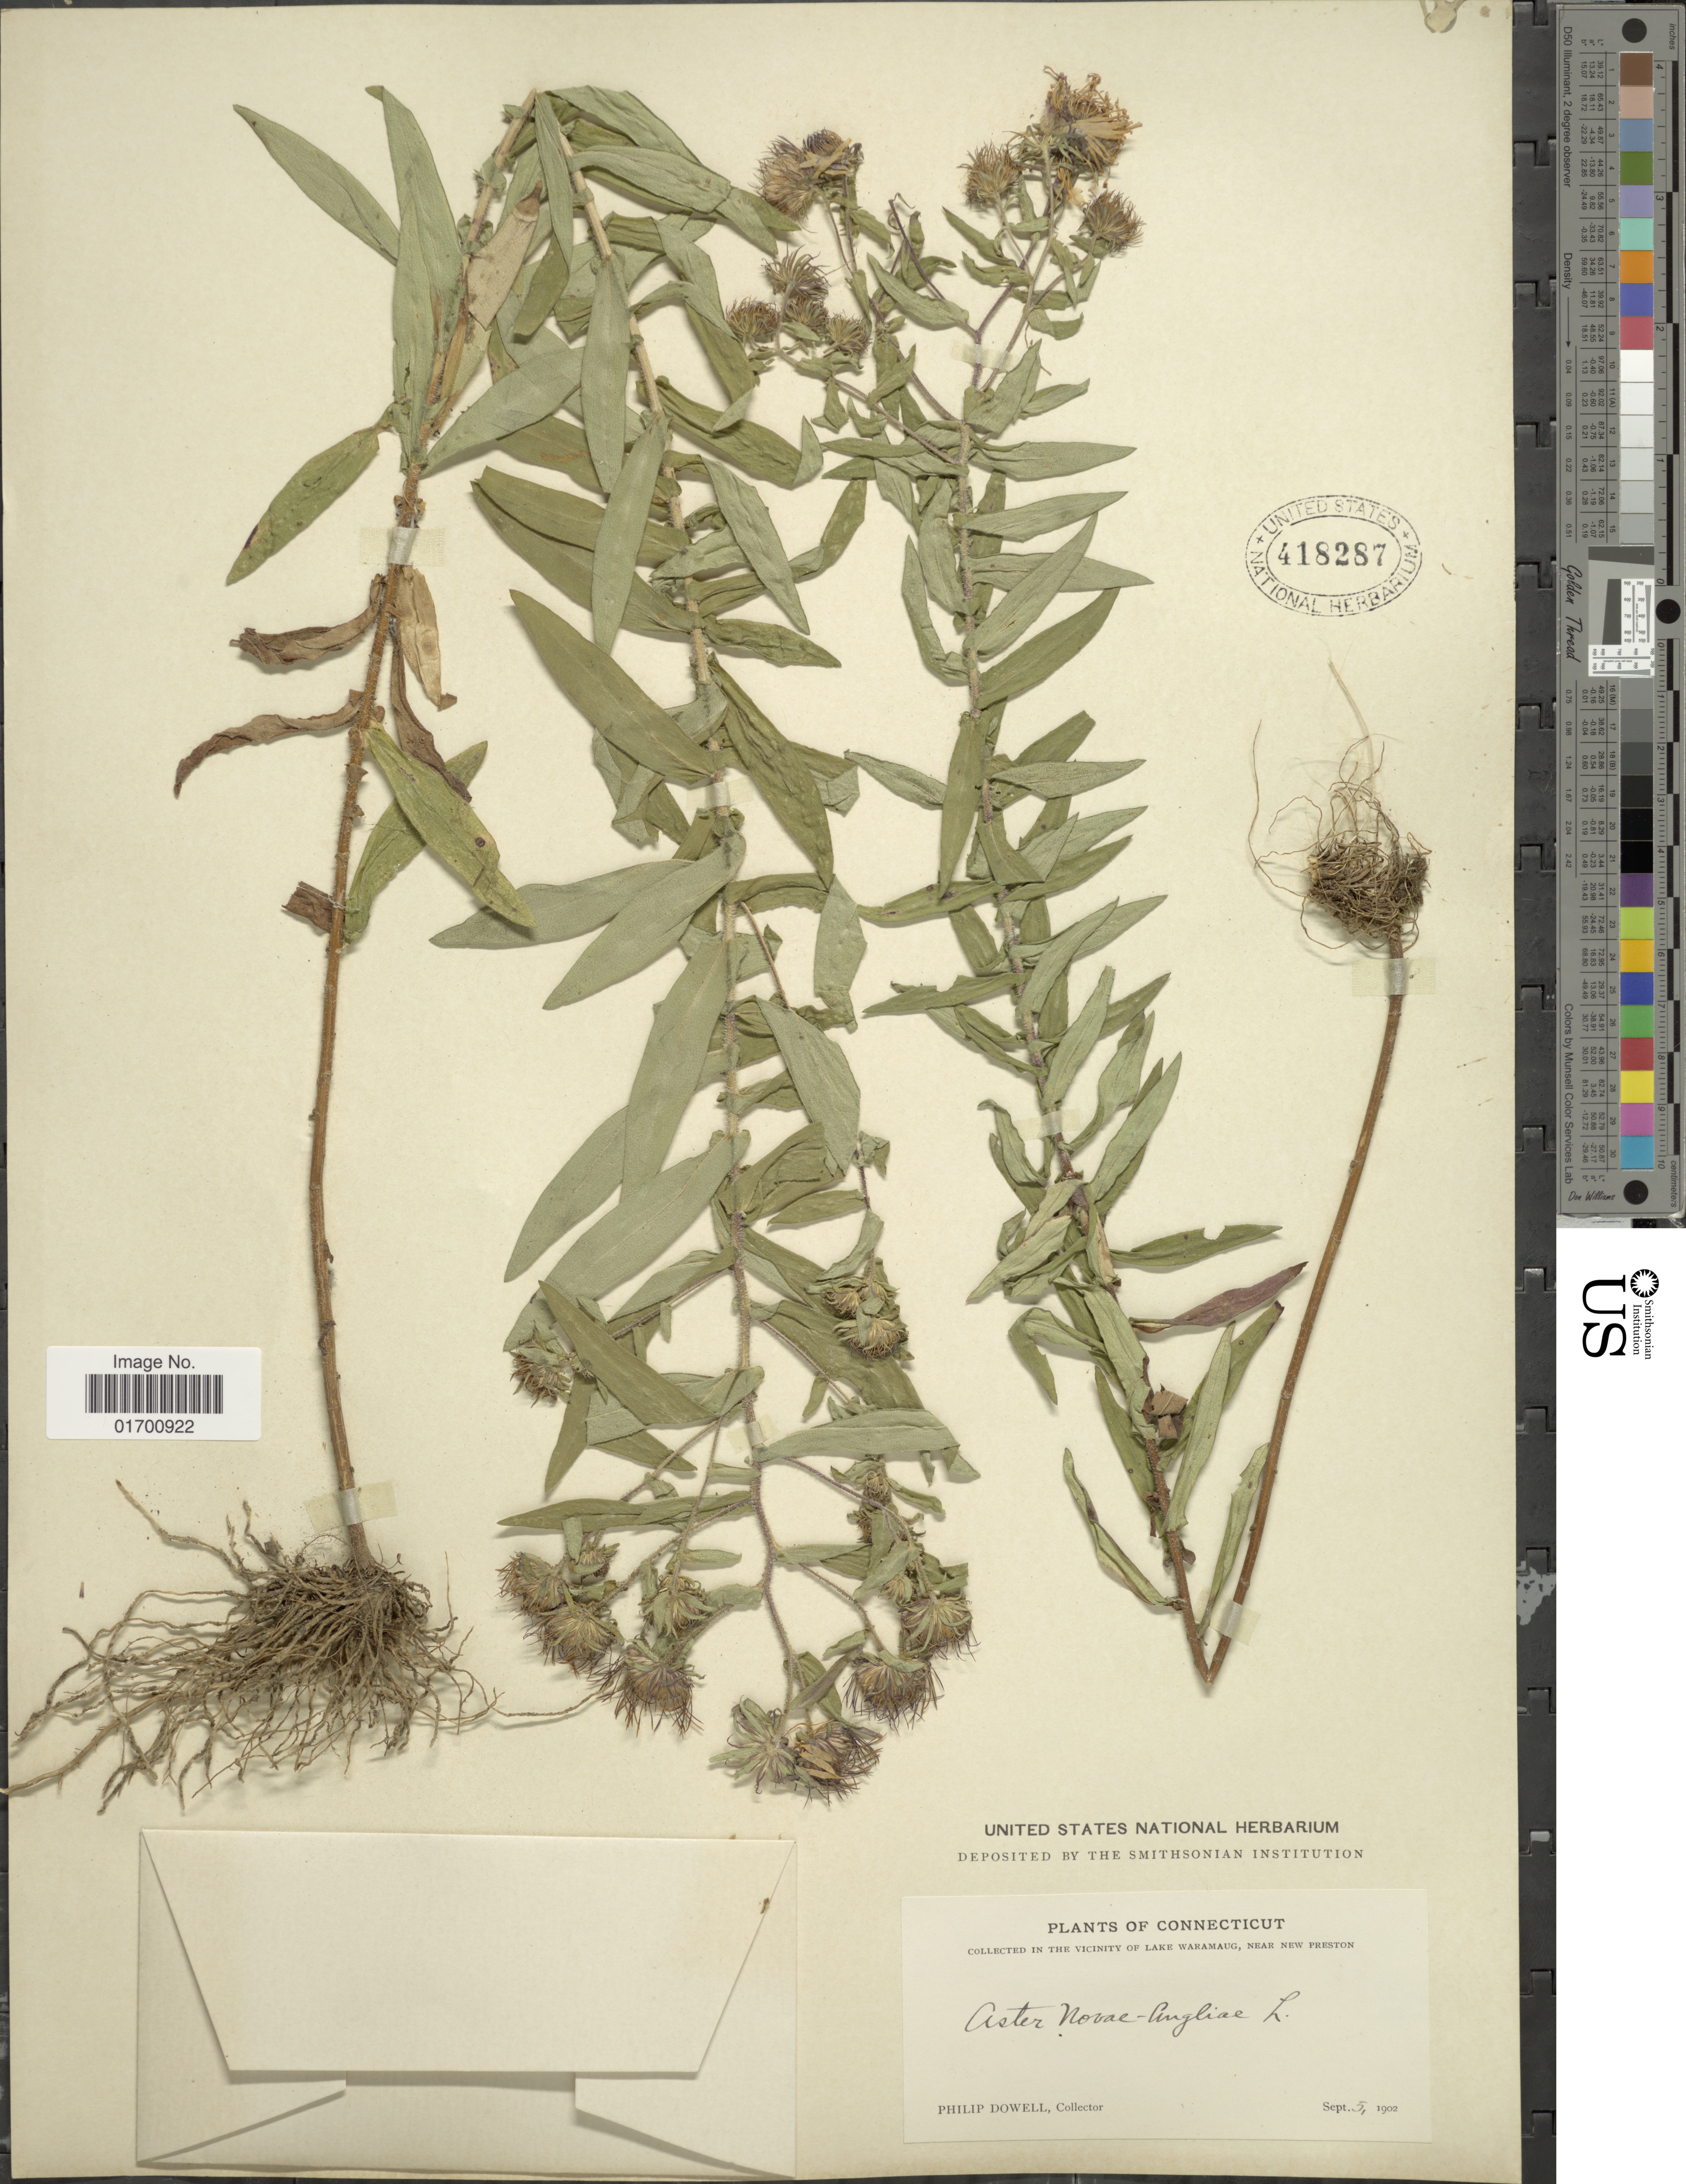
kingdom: Plantae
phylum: Tracheophyta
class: Magnoliopsida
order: Asterales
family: Asteraceae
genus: Symphyotrichum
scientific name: Symphyotrichum novae-angliae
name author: (L.) G.L. Nesom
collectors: P. Dowell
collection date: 1902-09-05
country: United States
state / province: Connecticut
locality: In the Vicinity of Lake Waramaug, near new Preston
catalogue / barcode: US 418287